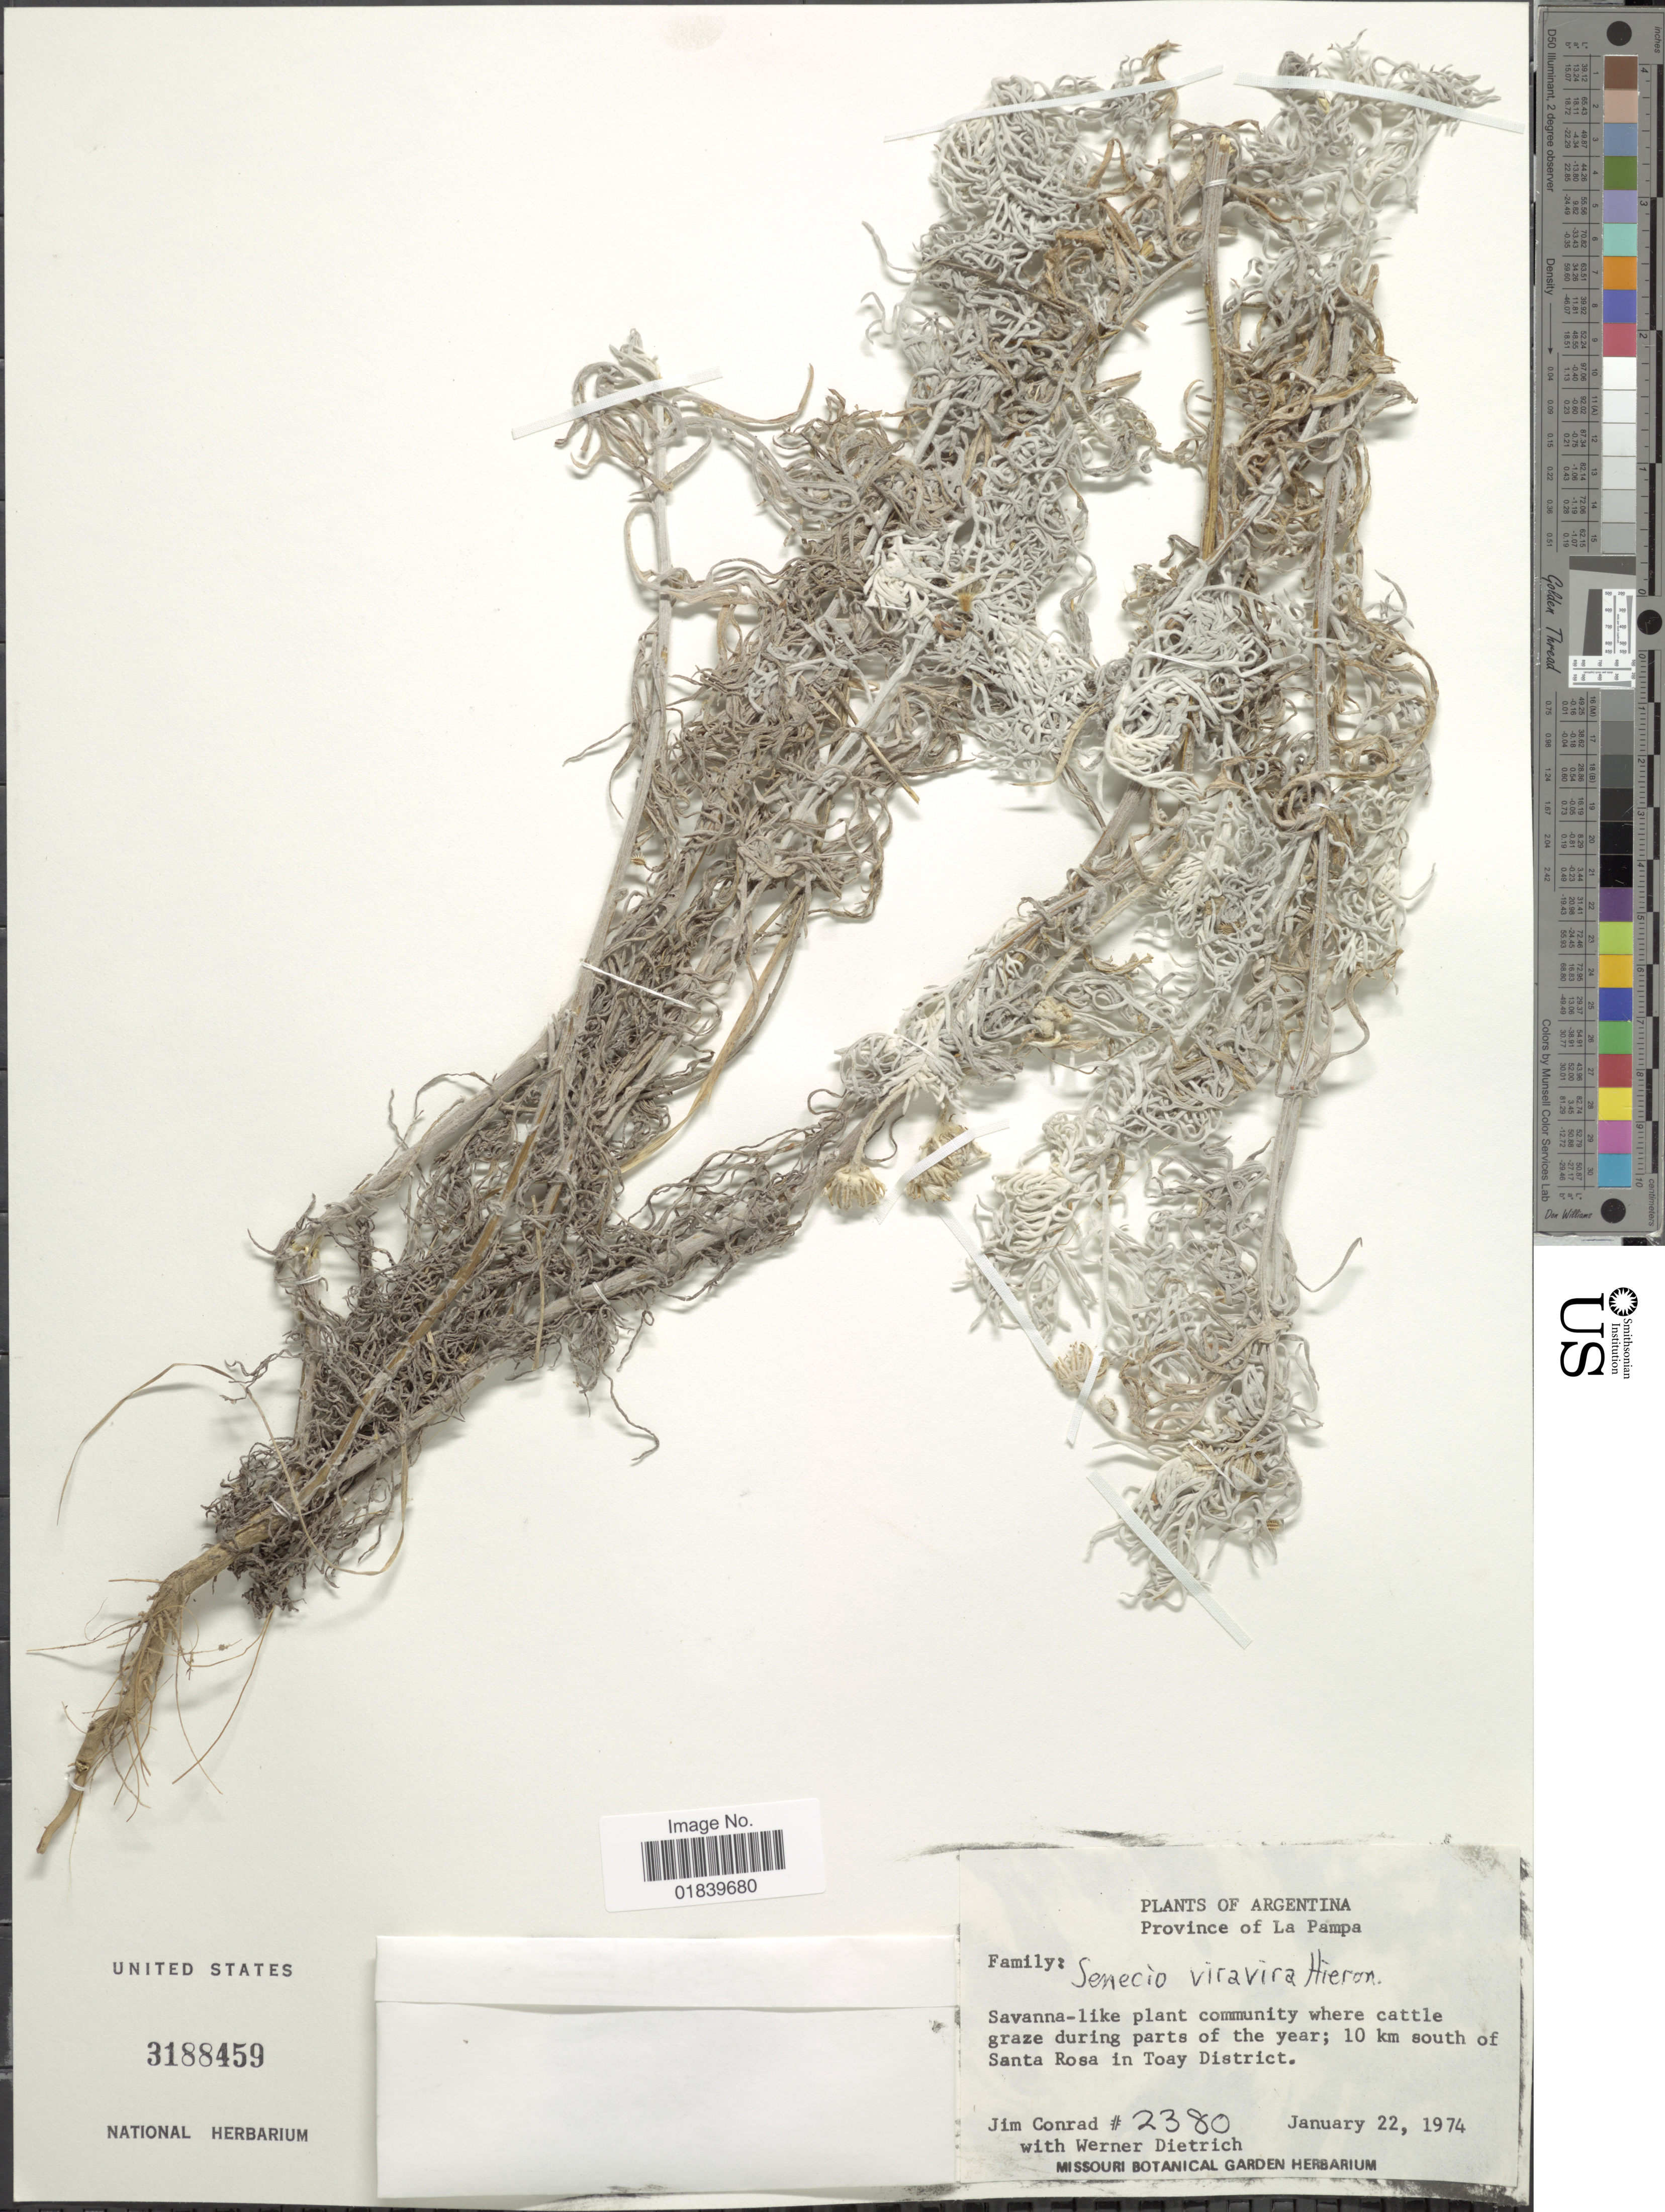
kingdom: Plantae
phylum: Tracheophyta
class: Magnoliopsida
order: Asterales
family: Asteraceae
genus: Senecio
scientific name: Senecio vira-vira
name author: Hieron.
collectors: J. Conrad & W. Dietrich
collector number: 2380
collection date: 1974-01-22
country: Argentina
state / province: La Pampa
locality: Argentina. Province of La Pampa. 10 km south of Santa Rosa in Toay District.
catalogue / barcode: US 3188459